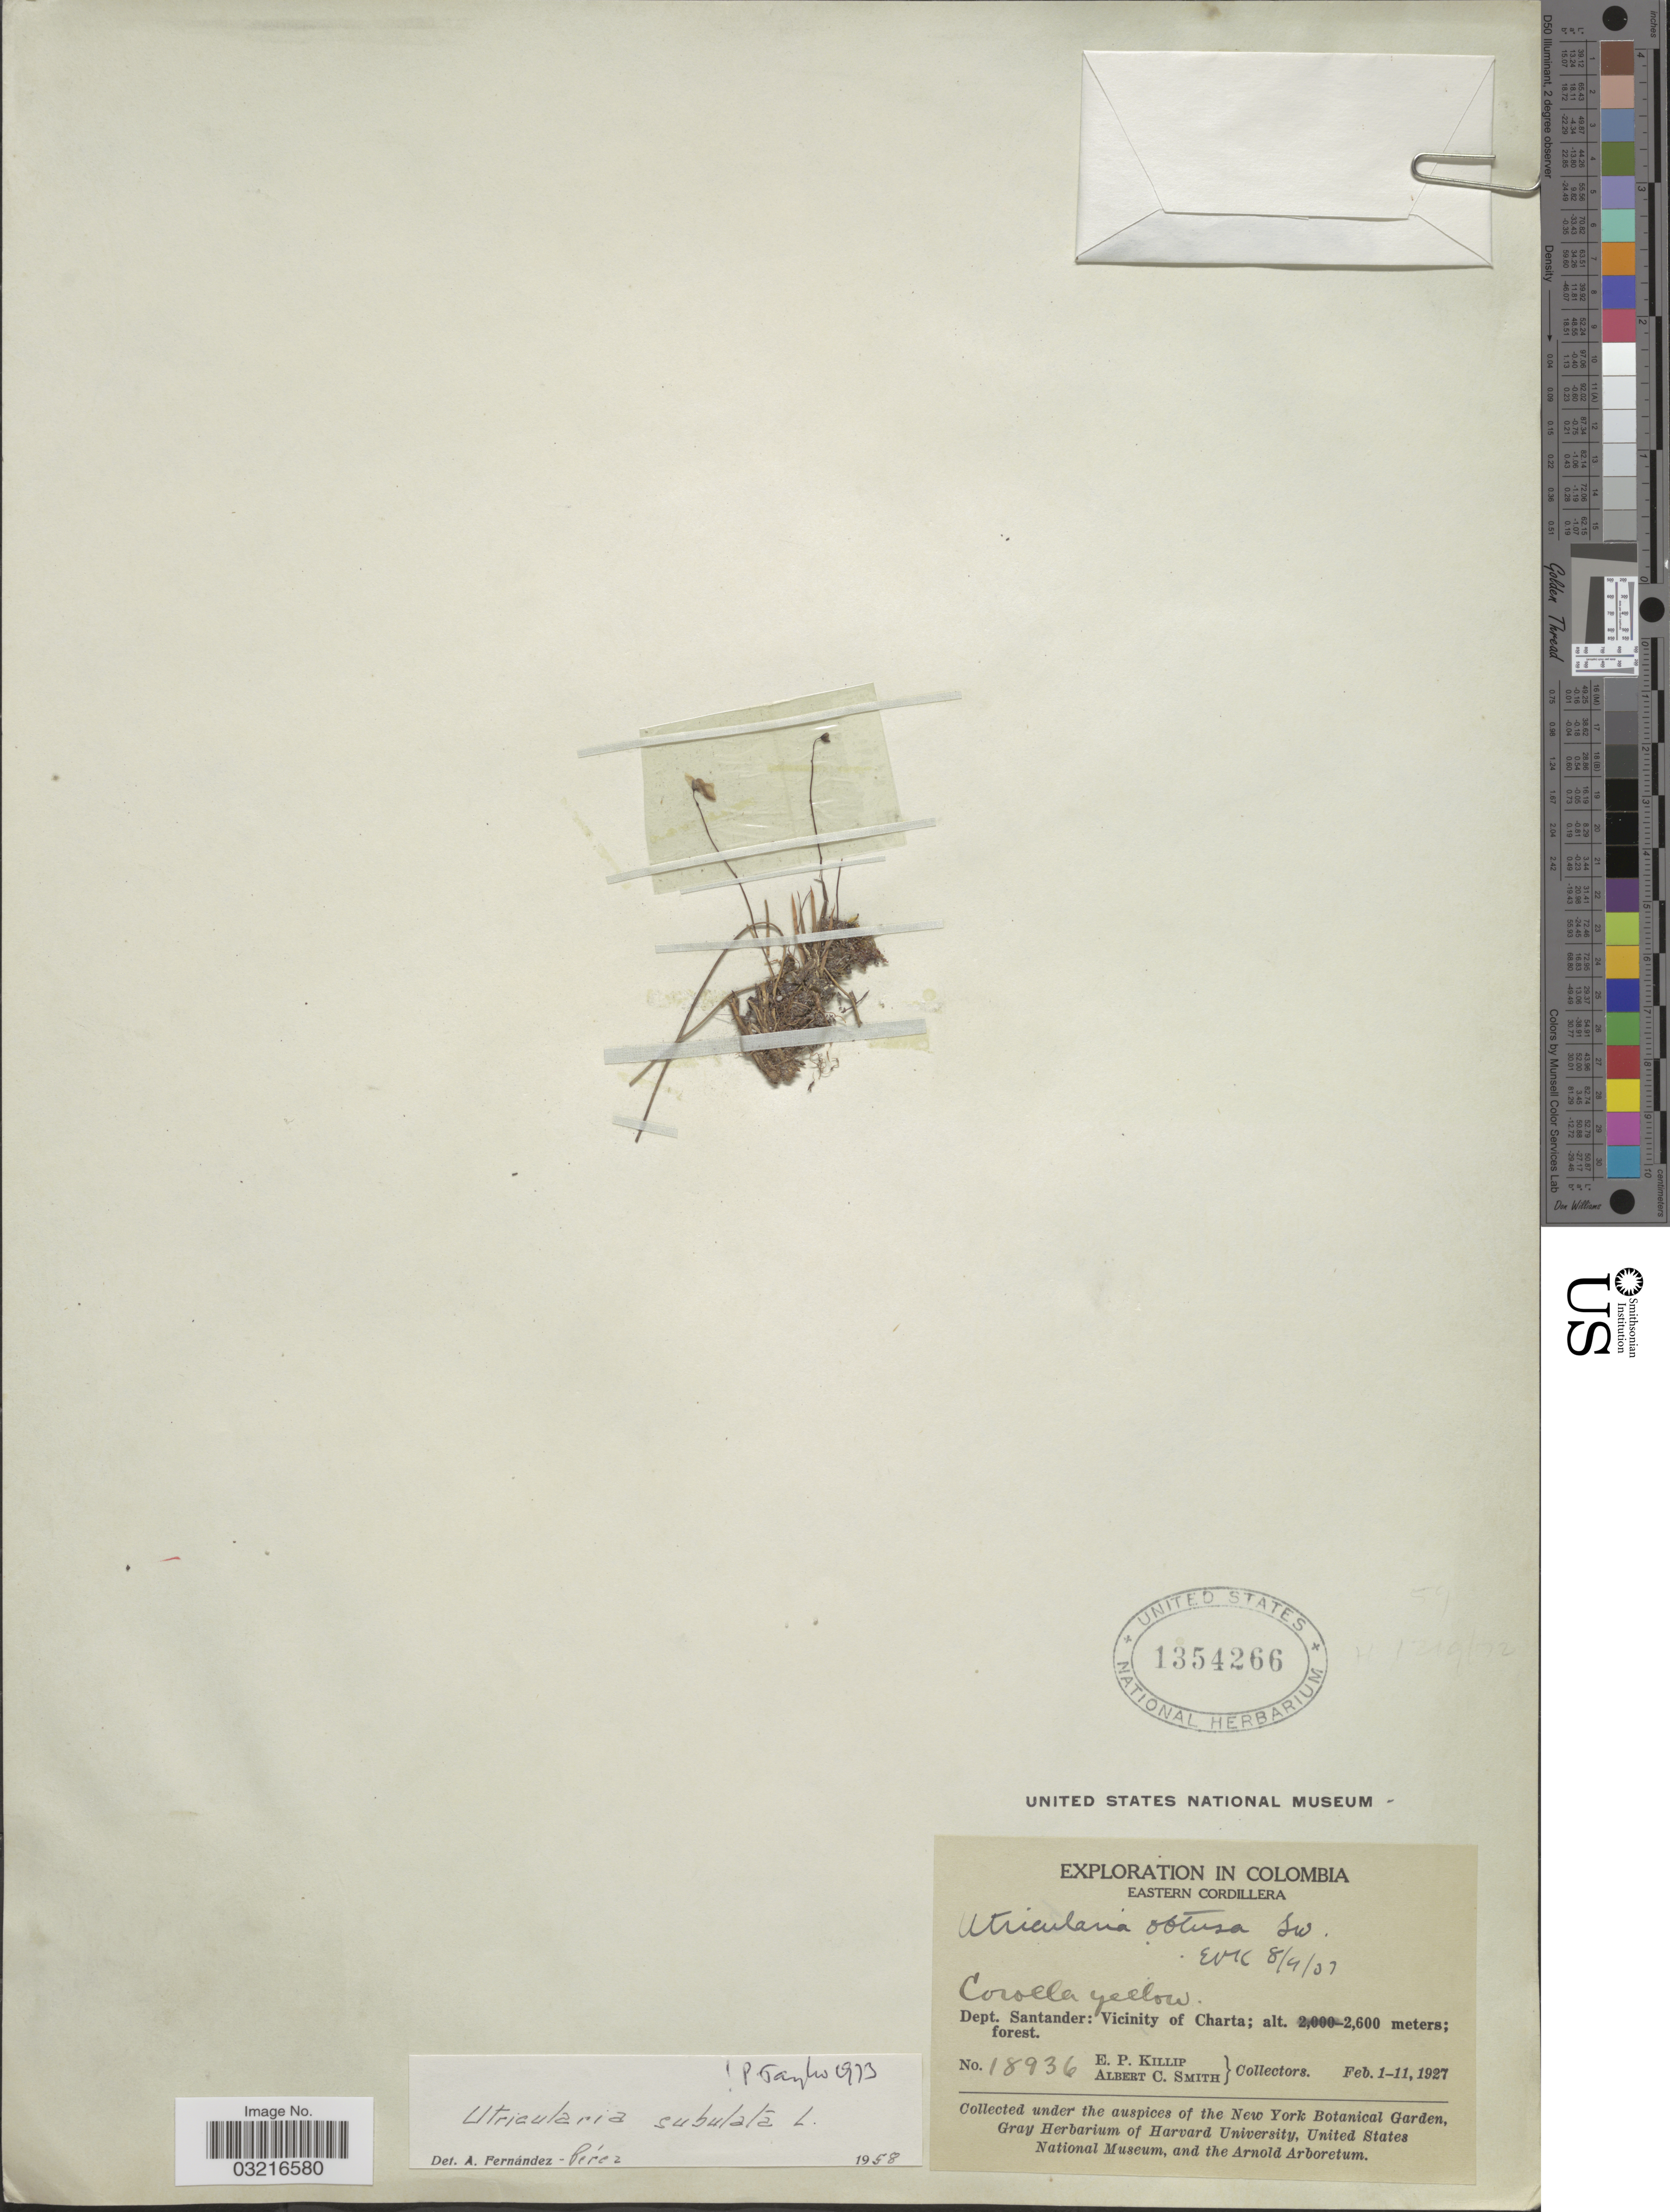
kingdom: Plantae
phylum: Tracheophyta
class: Magnoliopsida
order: Lamiales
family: Lentibulariaceae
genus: Utricularia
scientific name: Utricularia subulata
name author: L.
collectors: E. P. Killip & A. C. Smith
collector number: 18936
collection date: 1927-02-01/1927-02-11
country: Colombia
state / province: Santander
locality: Eastern Cordillera, Dept. Santander: Vicinity of Charta.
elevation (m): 2600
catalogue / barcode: US 1354266